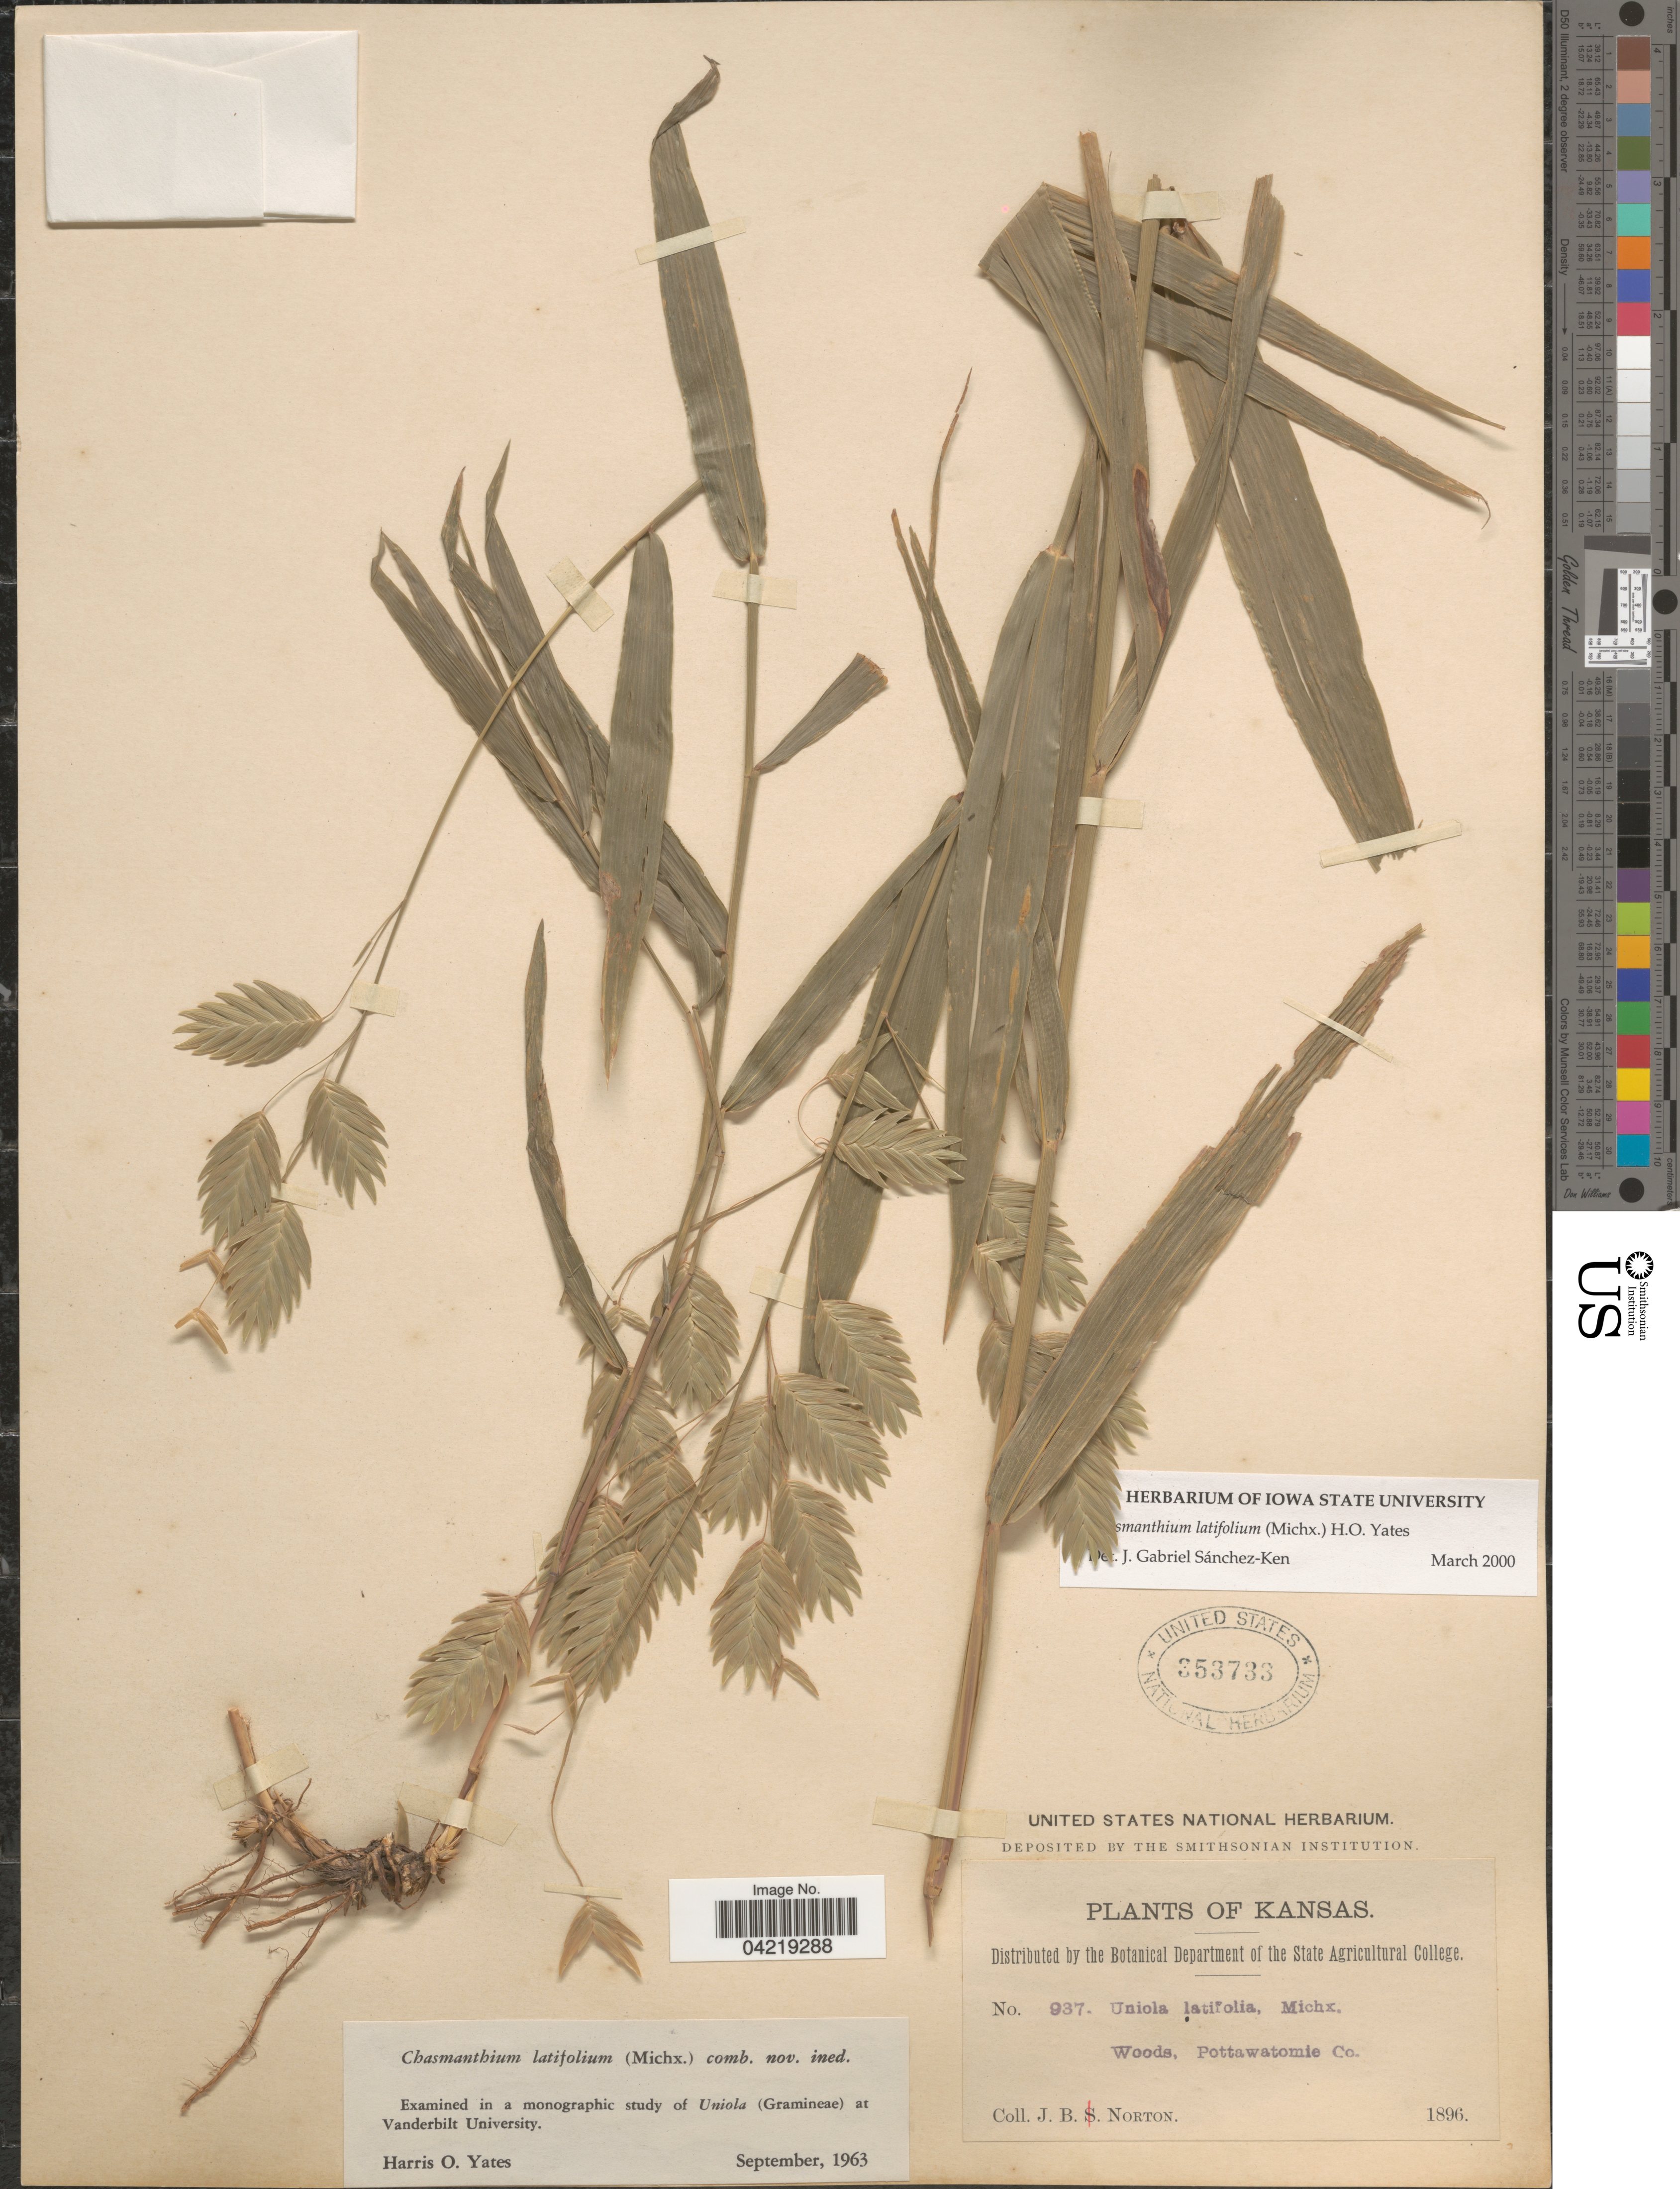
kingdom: Plantae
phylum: Tracheophyta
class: Liliopsida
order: Poales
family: Poaceae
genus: Chasmanthium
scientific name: Chasmanthium latifolium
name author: (Michx.) H.O. Yates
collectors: J. B. Norton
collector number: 937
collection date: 1896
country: United States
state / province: Kansas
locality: Woods, Pottawatomie Co.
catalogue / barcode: US 353733